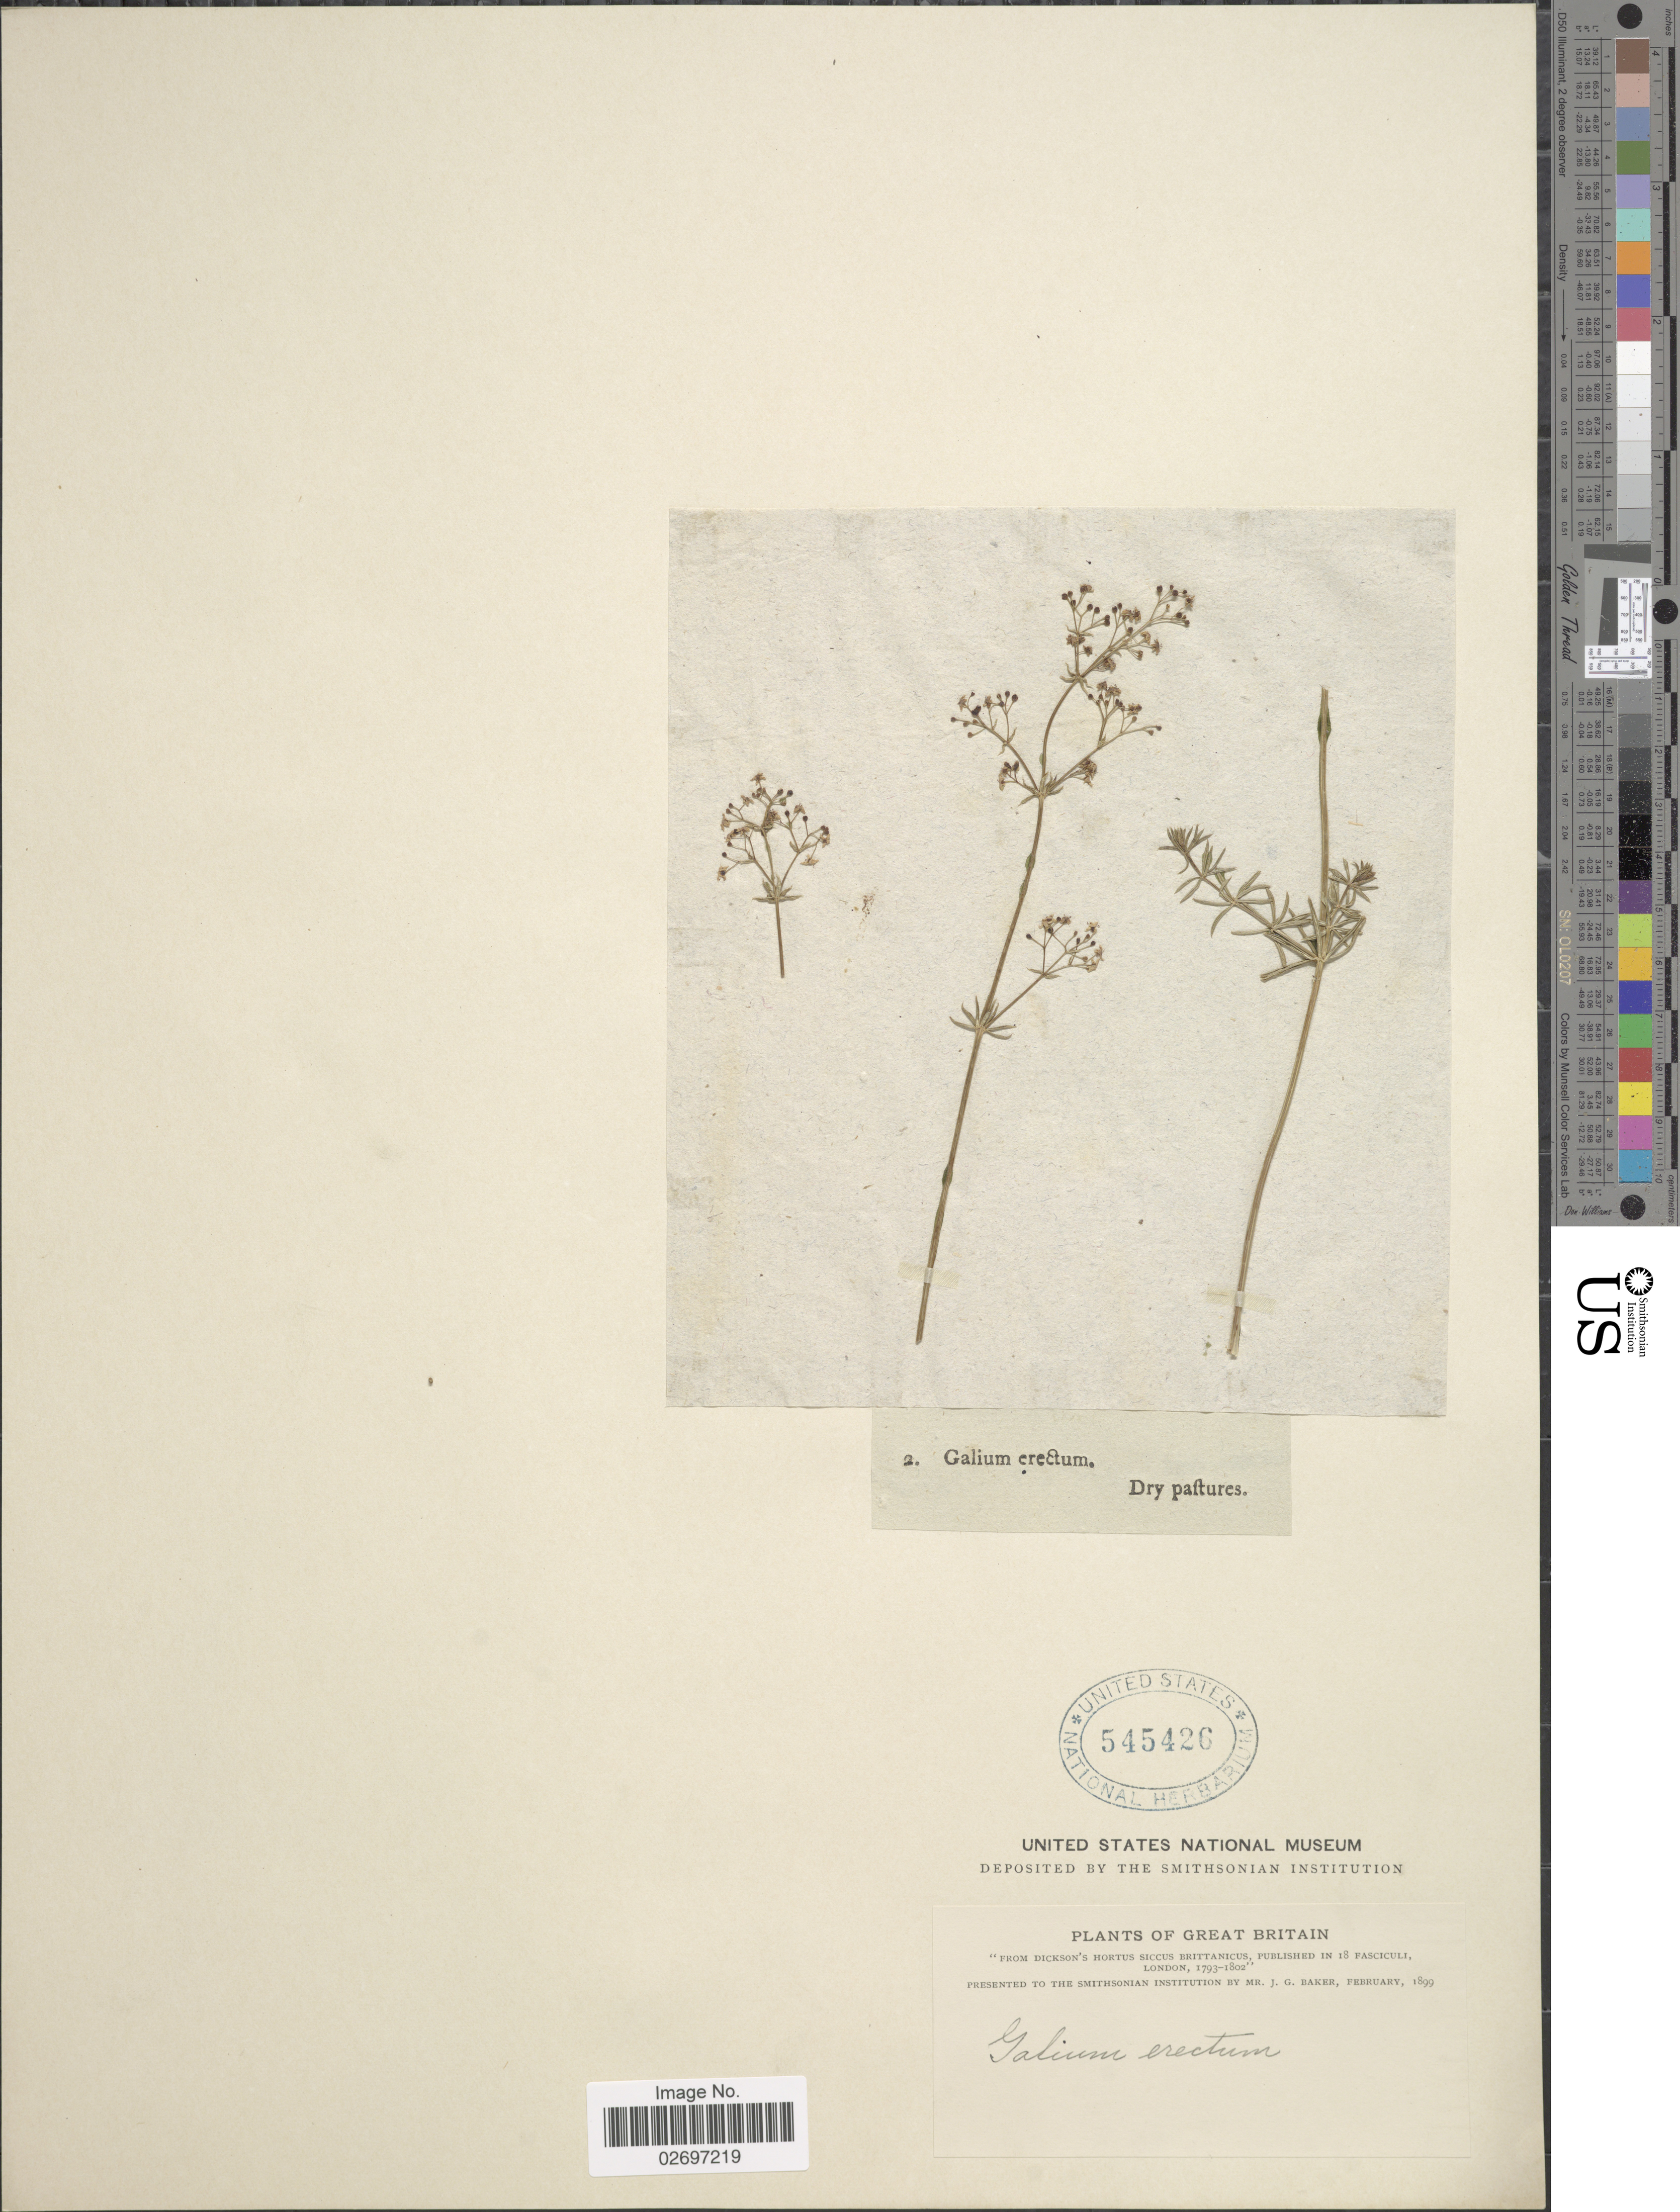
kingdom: Plantae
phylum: Tracheophyta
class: Magnoliopsida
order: Gentianales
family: Rubiaceae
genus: Galium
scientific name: Galium erectum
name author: Huds.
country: United Kingdom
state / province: England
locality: Great Britain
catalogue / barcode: US 545426